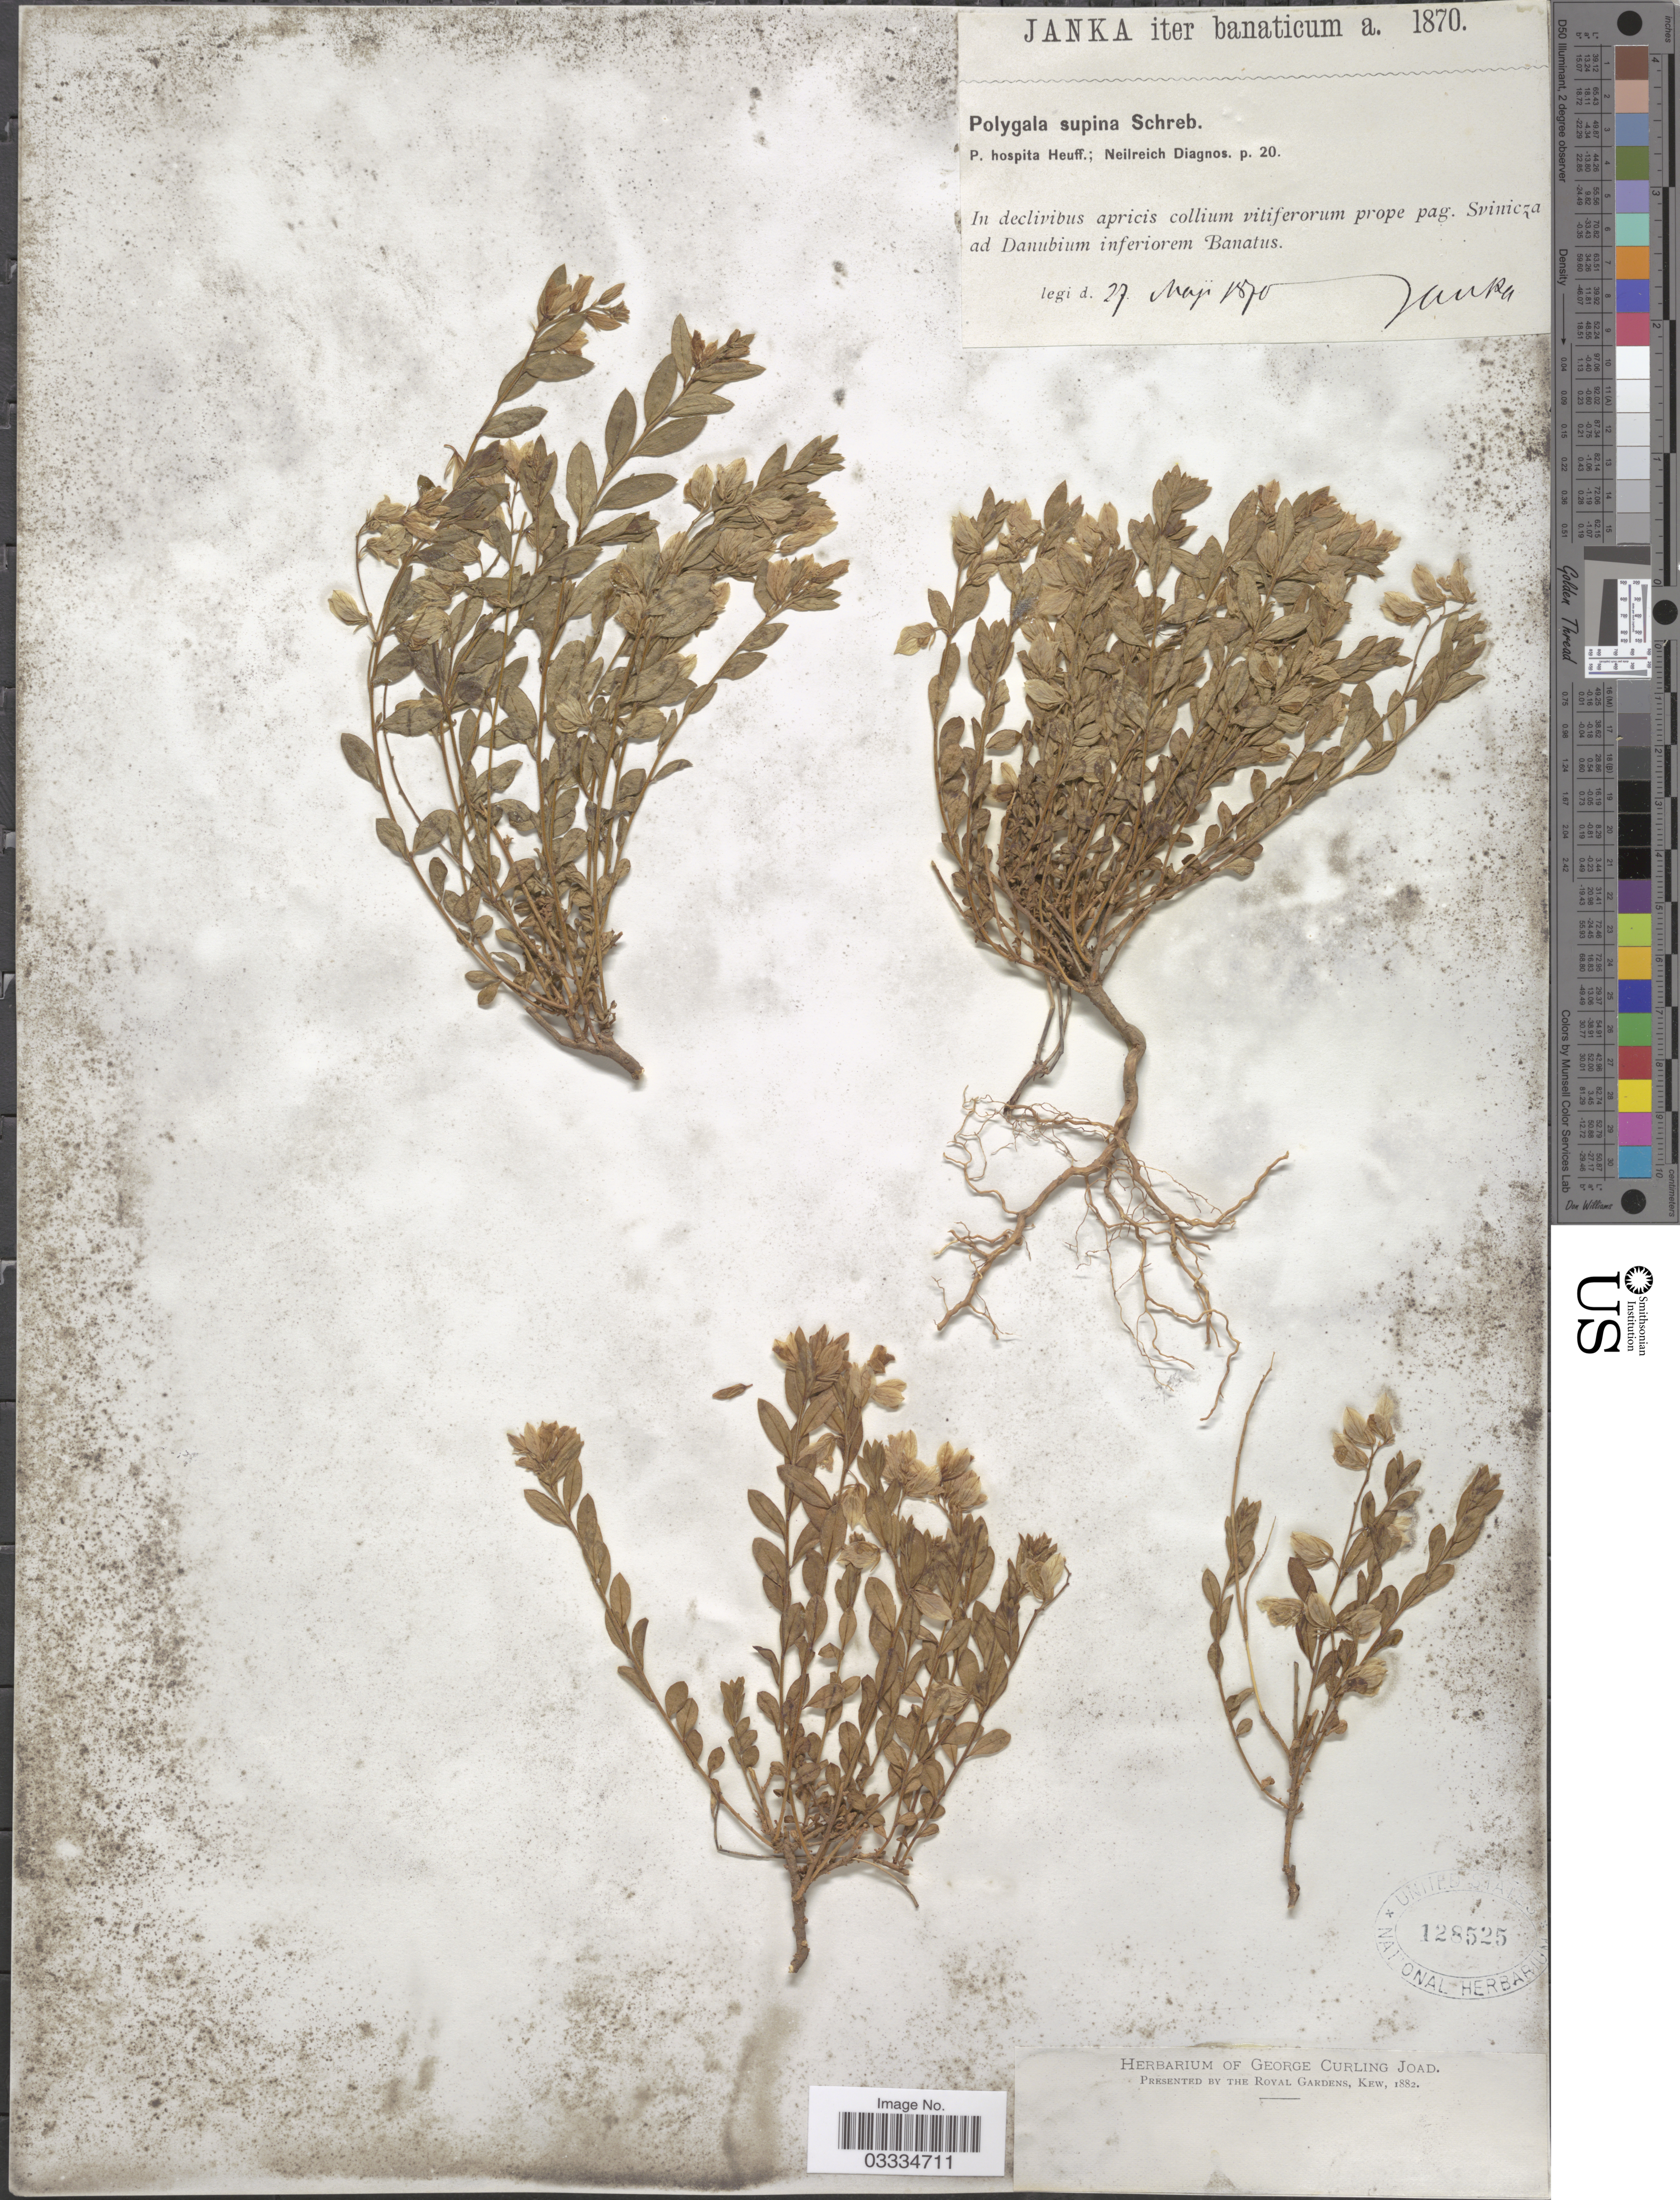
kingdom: Plantae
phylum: Tracheophyta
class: Magnoliopsida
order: Fabales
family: Polygalaceae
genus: Polygala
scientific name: Polygala supina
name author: Schreb.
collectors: V. Janka von Bulcs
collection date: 1870-05-27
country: Hungary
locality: Iter banaticum. In declivibus apricis collium vitiferorum prope pag. Svinicza ad Danubium inferiorem Banatus.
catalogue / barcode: US 128525